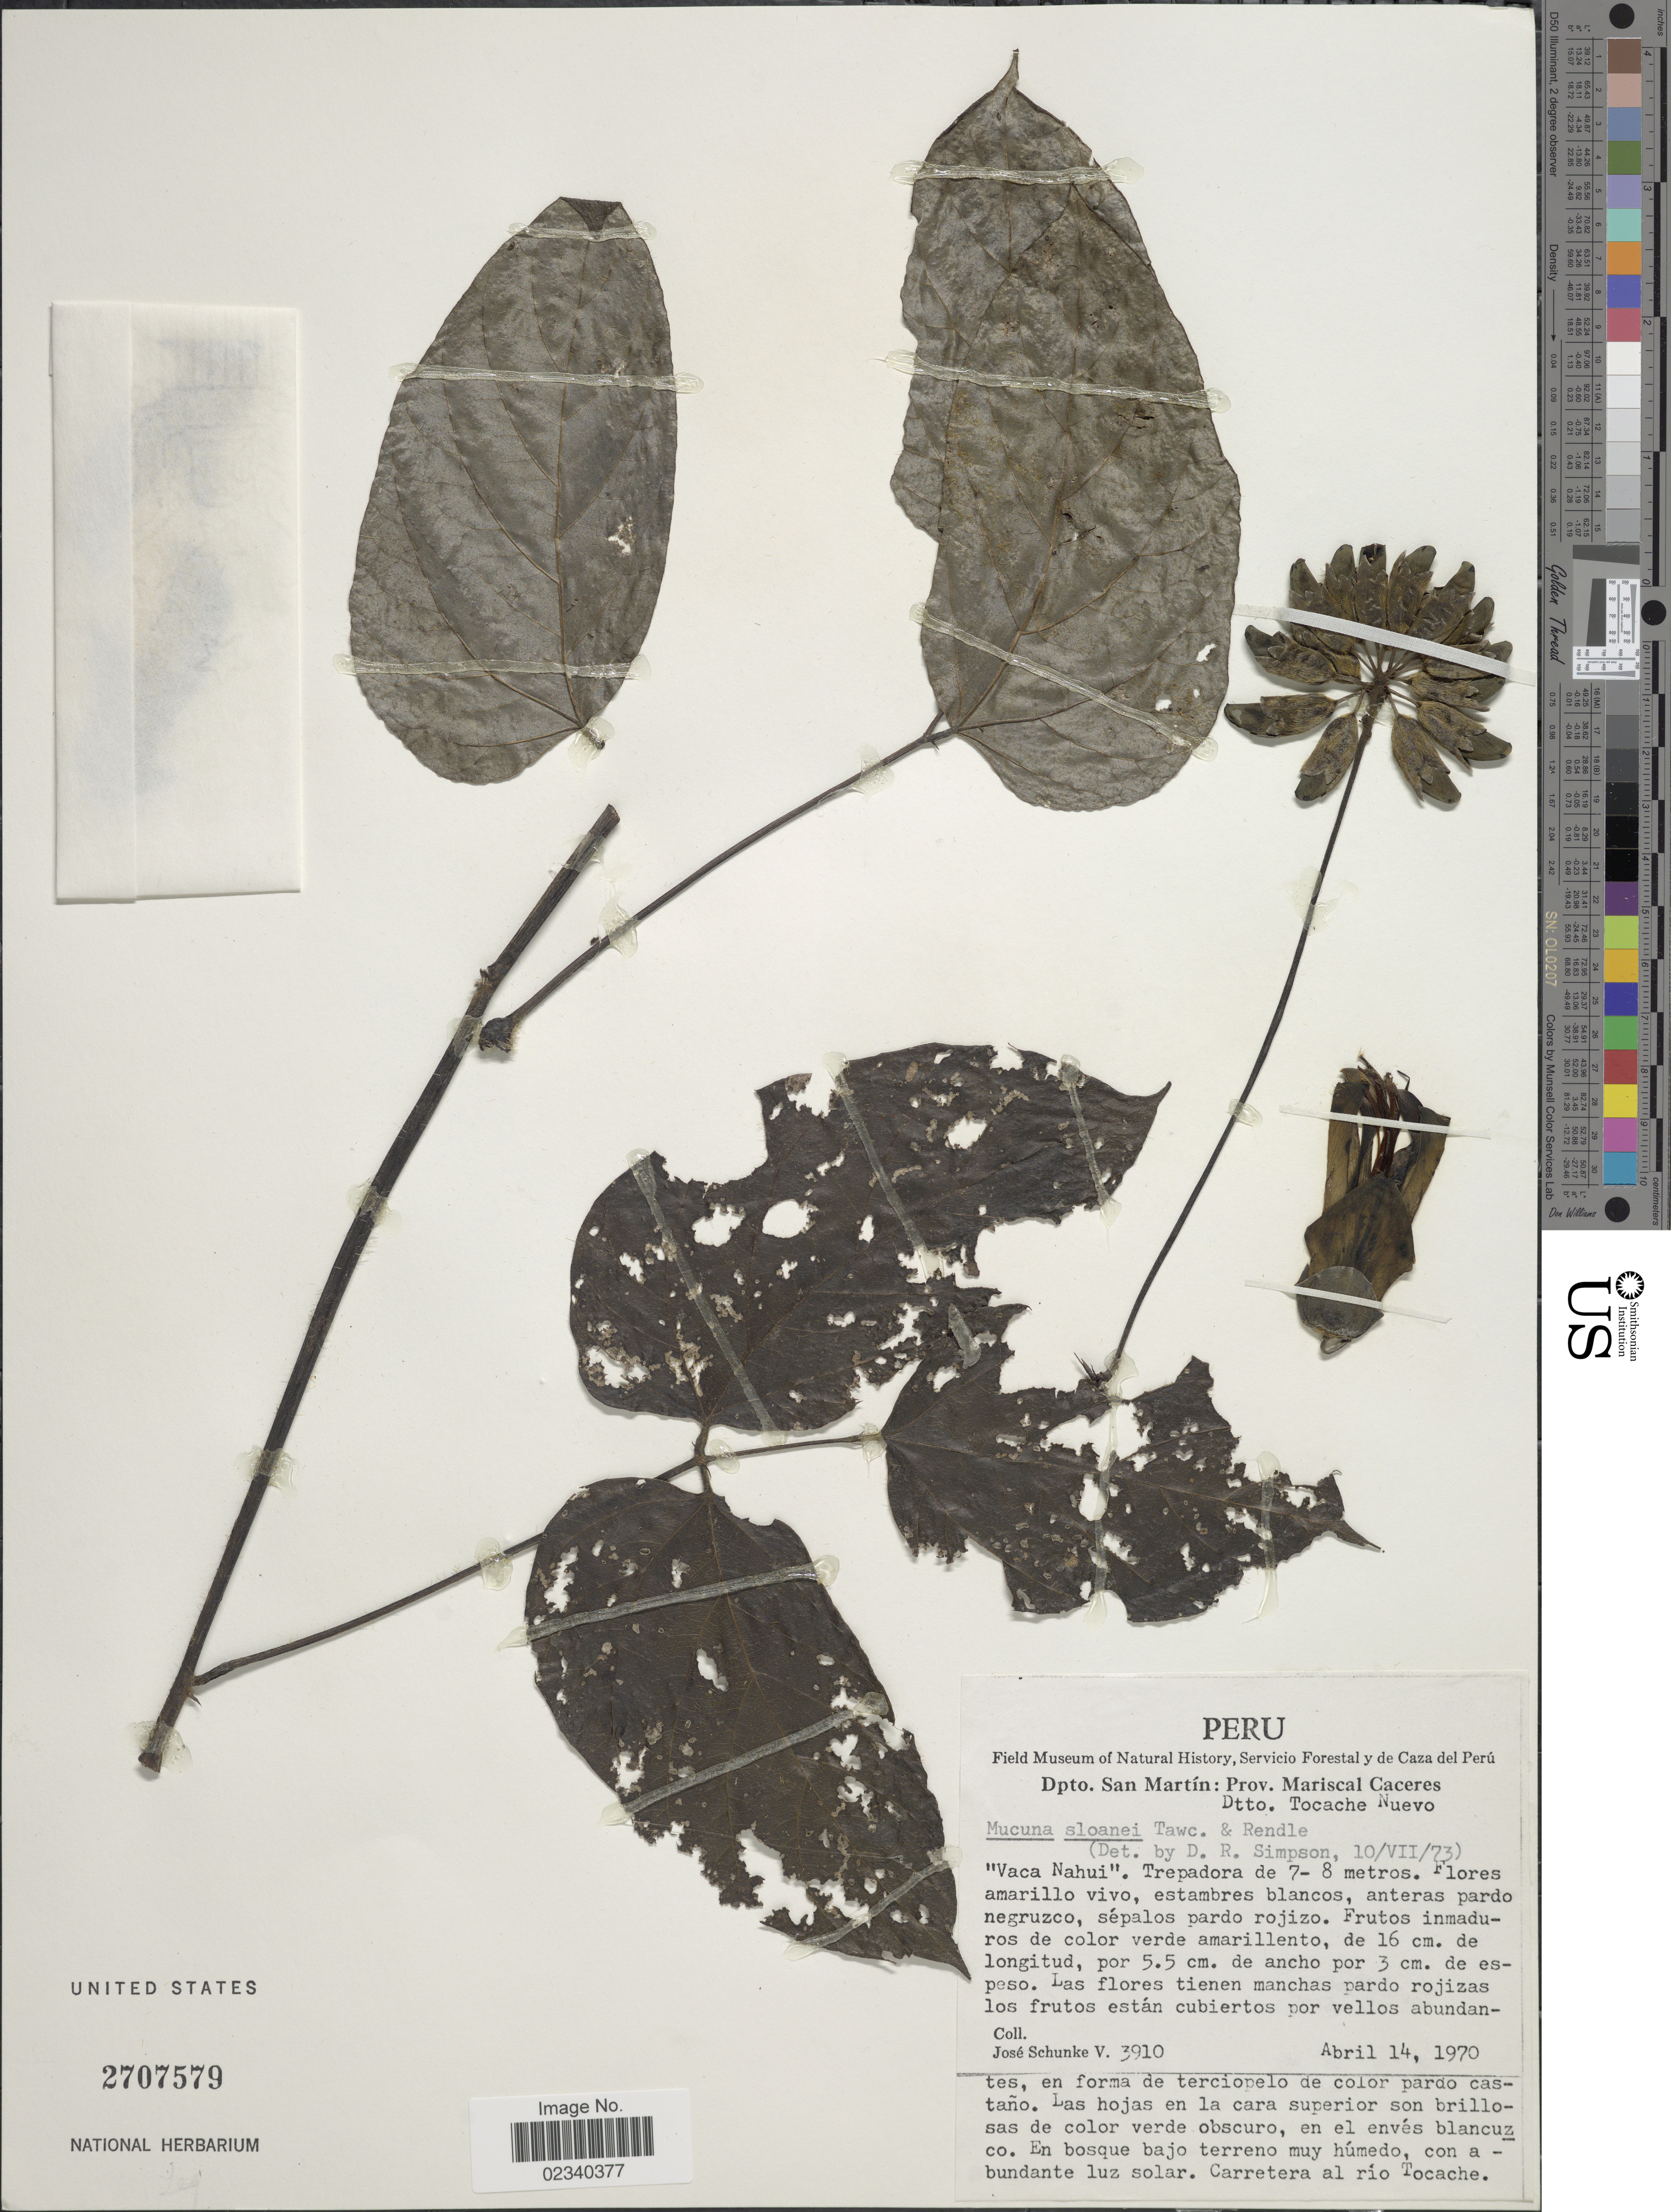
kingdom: Plantae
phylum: Tracheophyta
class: Magnoliopsida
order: Fabales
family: Fabaceae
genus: Mucuna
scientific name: Mucuna sloanei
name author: Fawc. & Rendle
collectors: J. Schunke Vigo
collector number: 3910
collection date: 1970-04-14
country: Peru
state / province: San Martín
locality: Dpto. San Martin: Prov. Mariscal Caceres. Dtto. Tocache Nuevo. Carretera al rio Tocache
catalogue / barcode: US 2707579